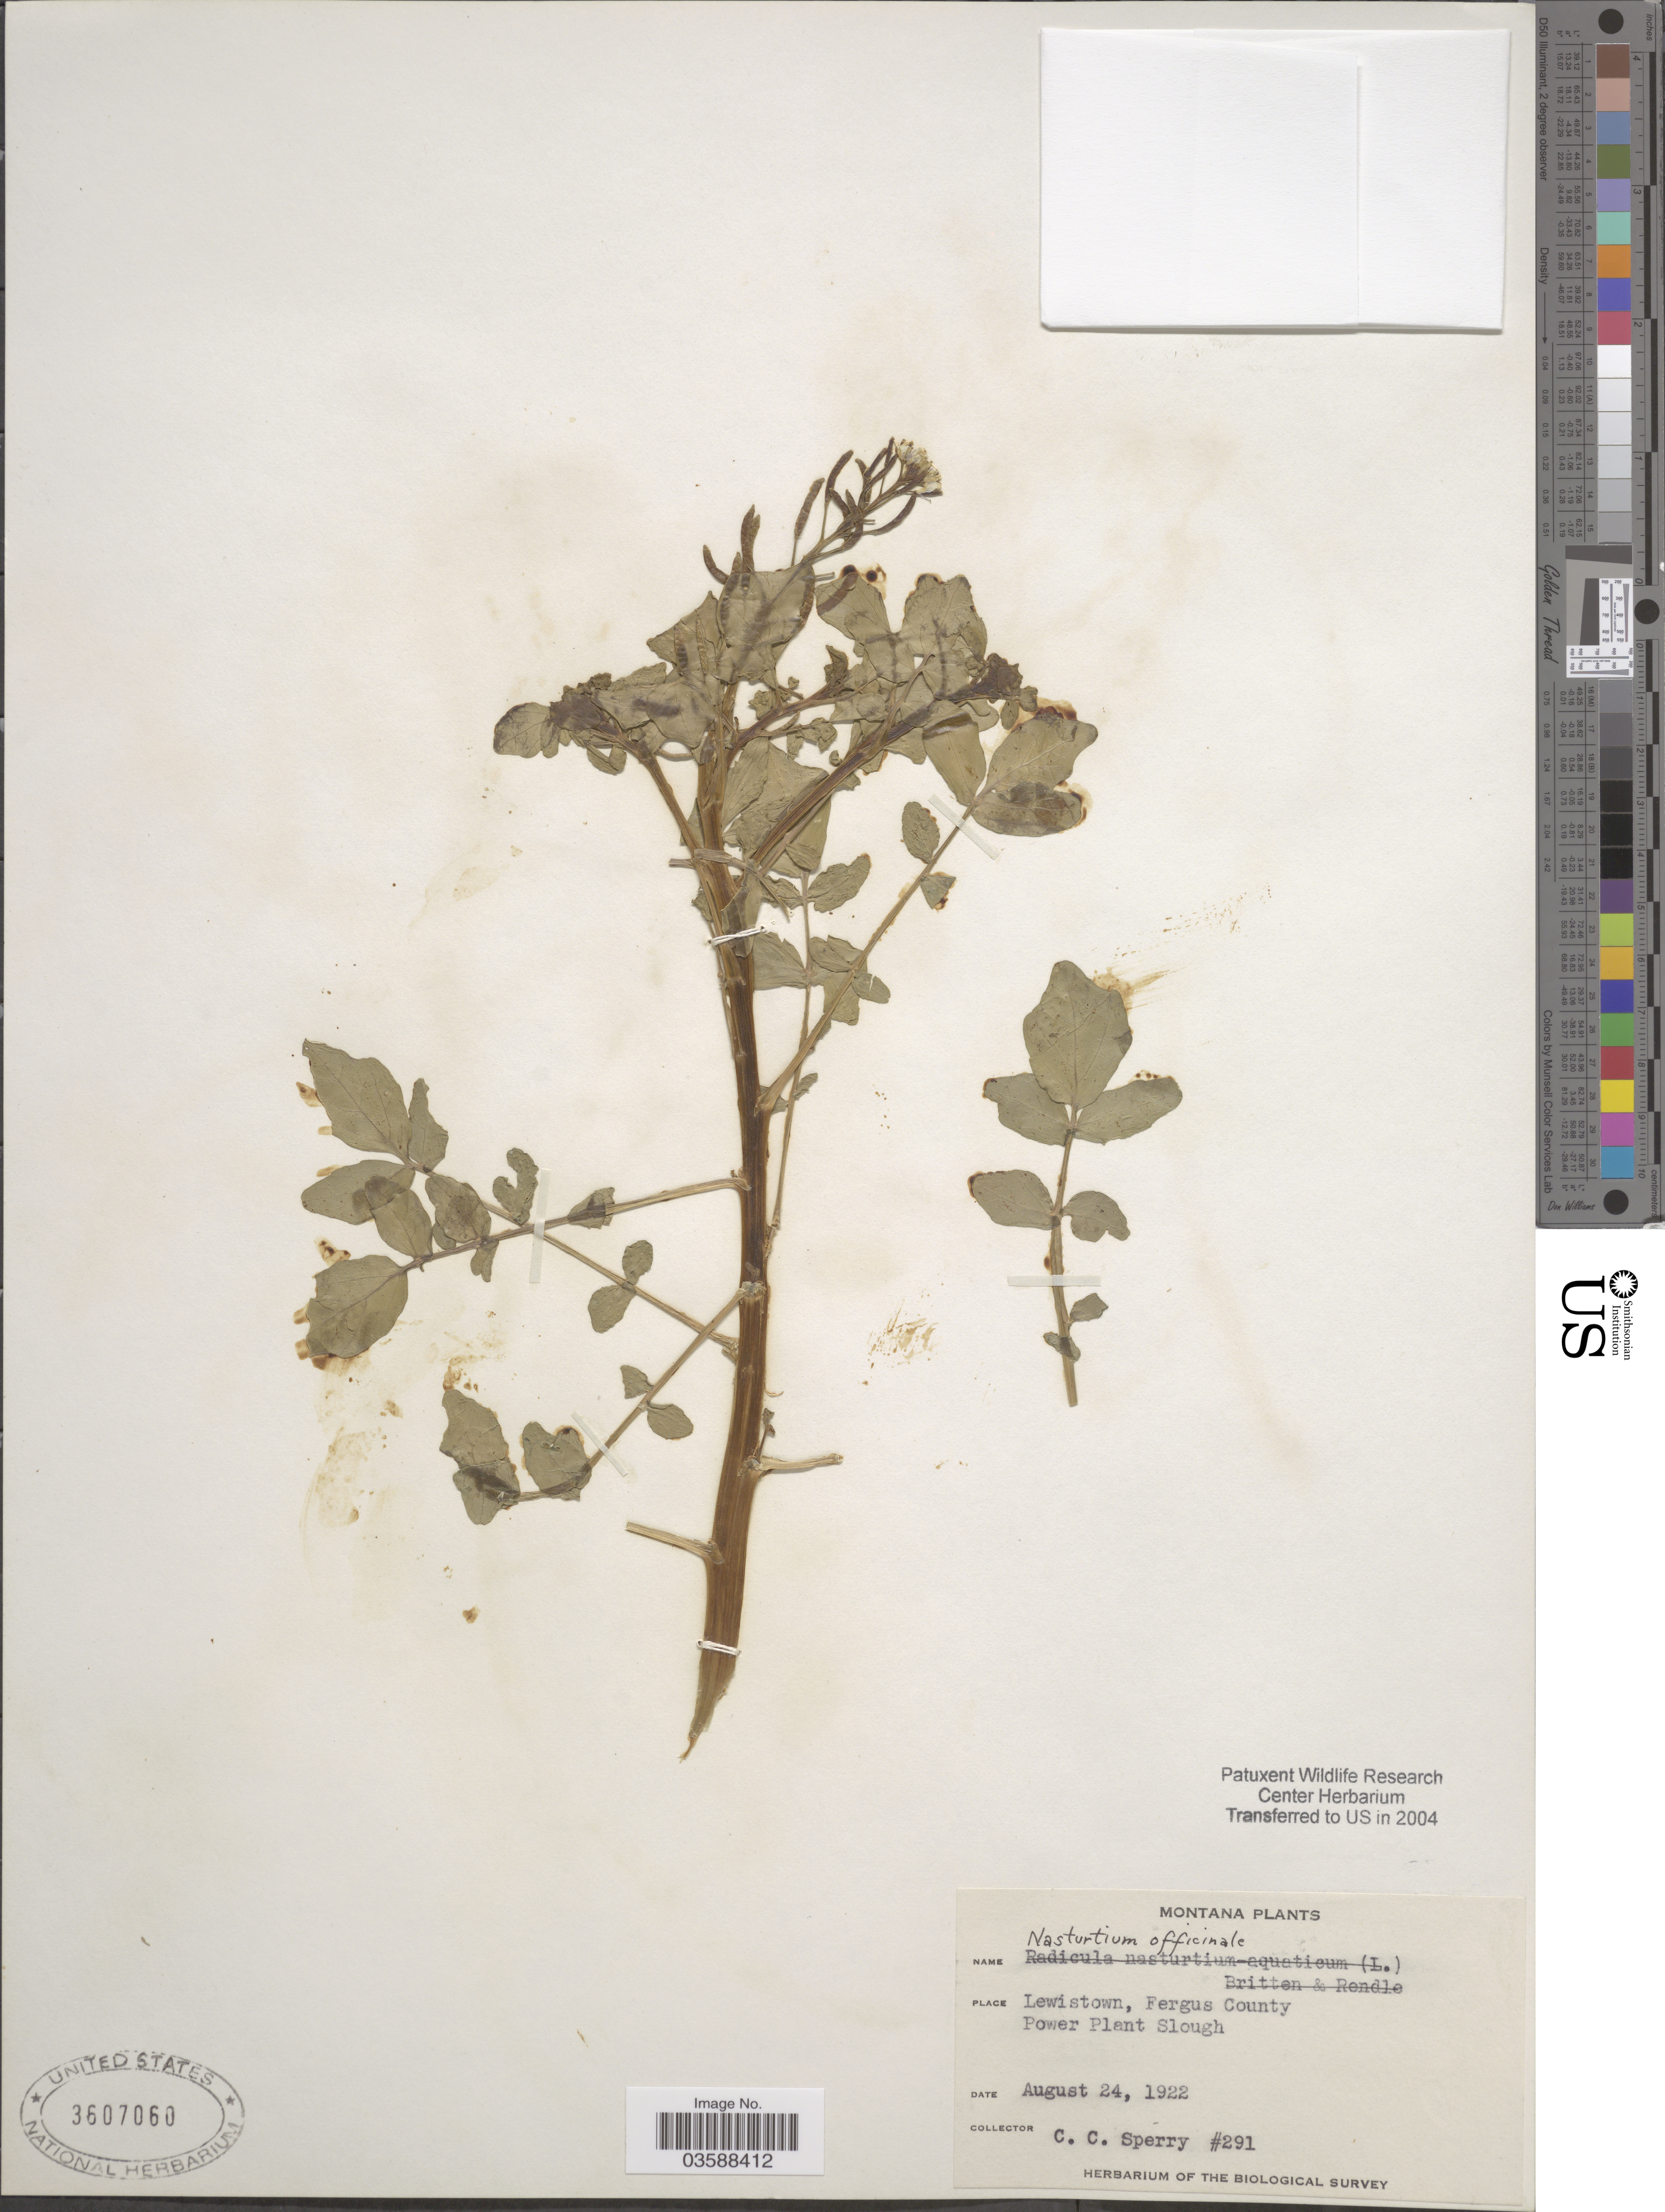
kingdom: Plantae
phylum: Tracheophyta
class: Magnoliopsida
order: Brassicales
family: Brassicaceae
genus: Nasturtium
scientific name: Nasturtium officinale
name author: R. Br.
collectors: C. C. Sperry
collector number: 291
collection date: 1922-08-24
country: United States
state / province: Montana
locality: Lewistown, Fergus County. Power Plant Slough.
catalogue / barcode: US 3607060